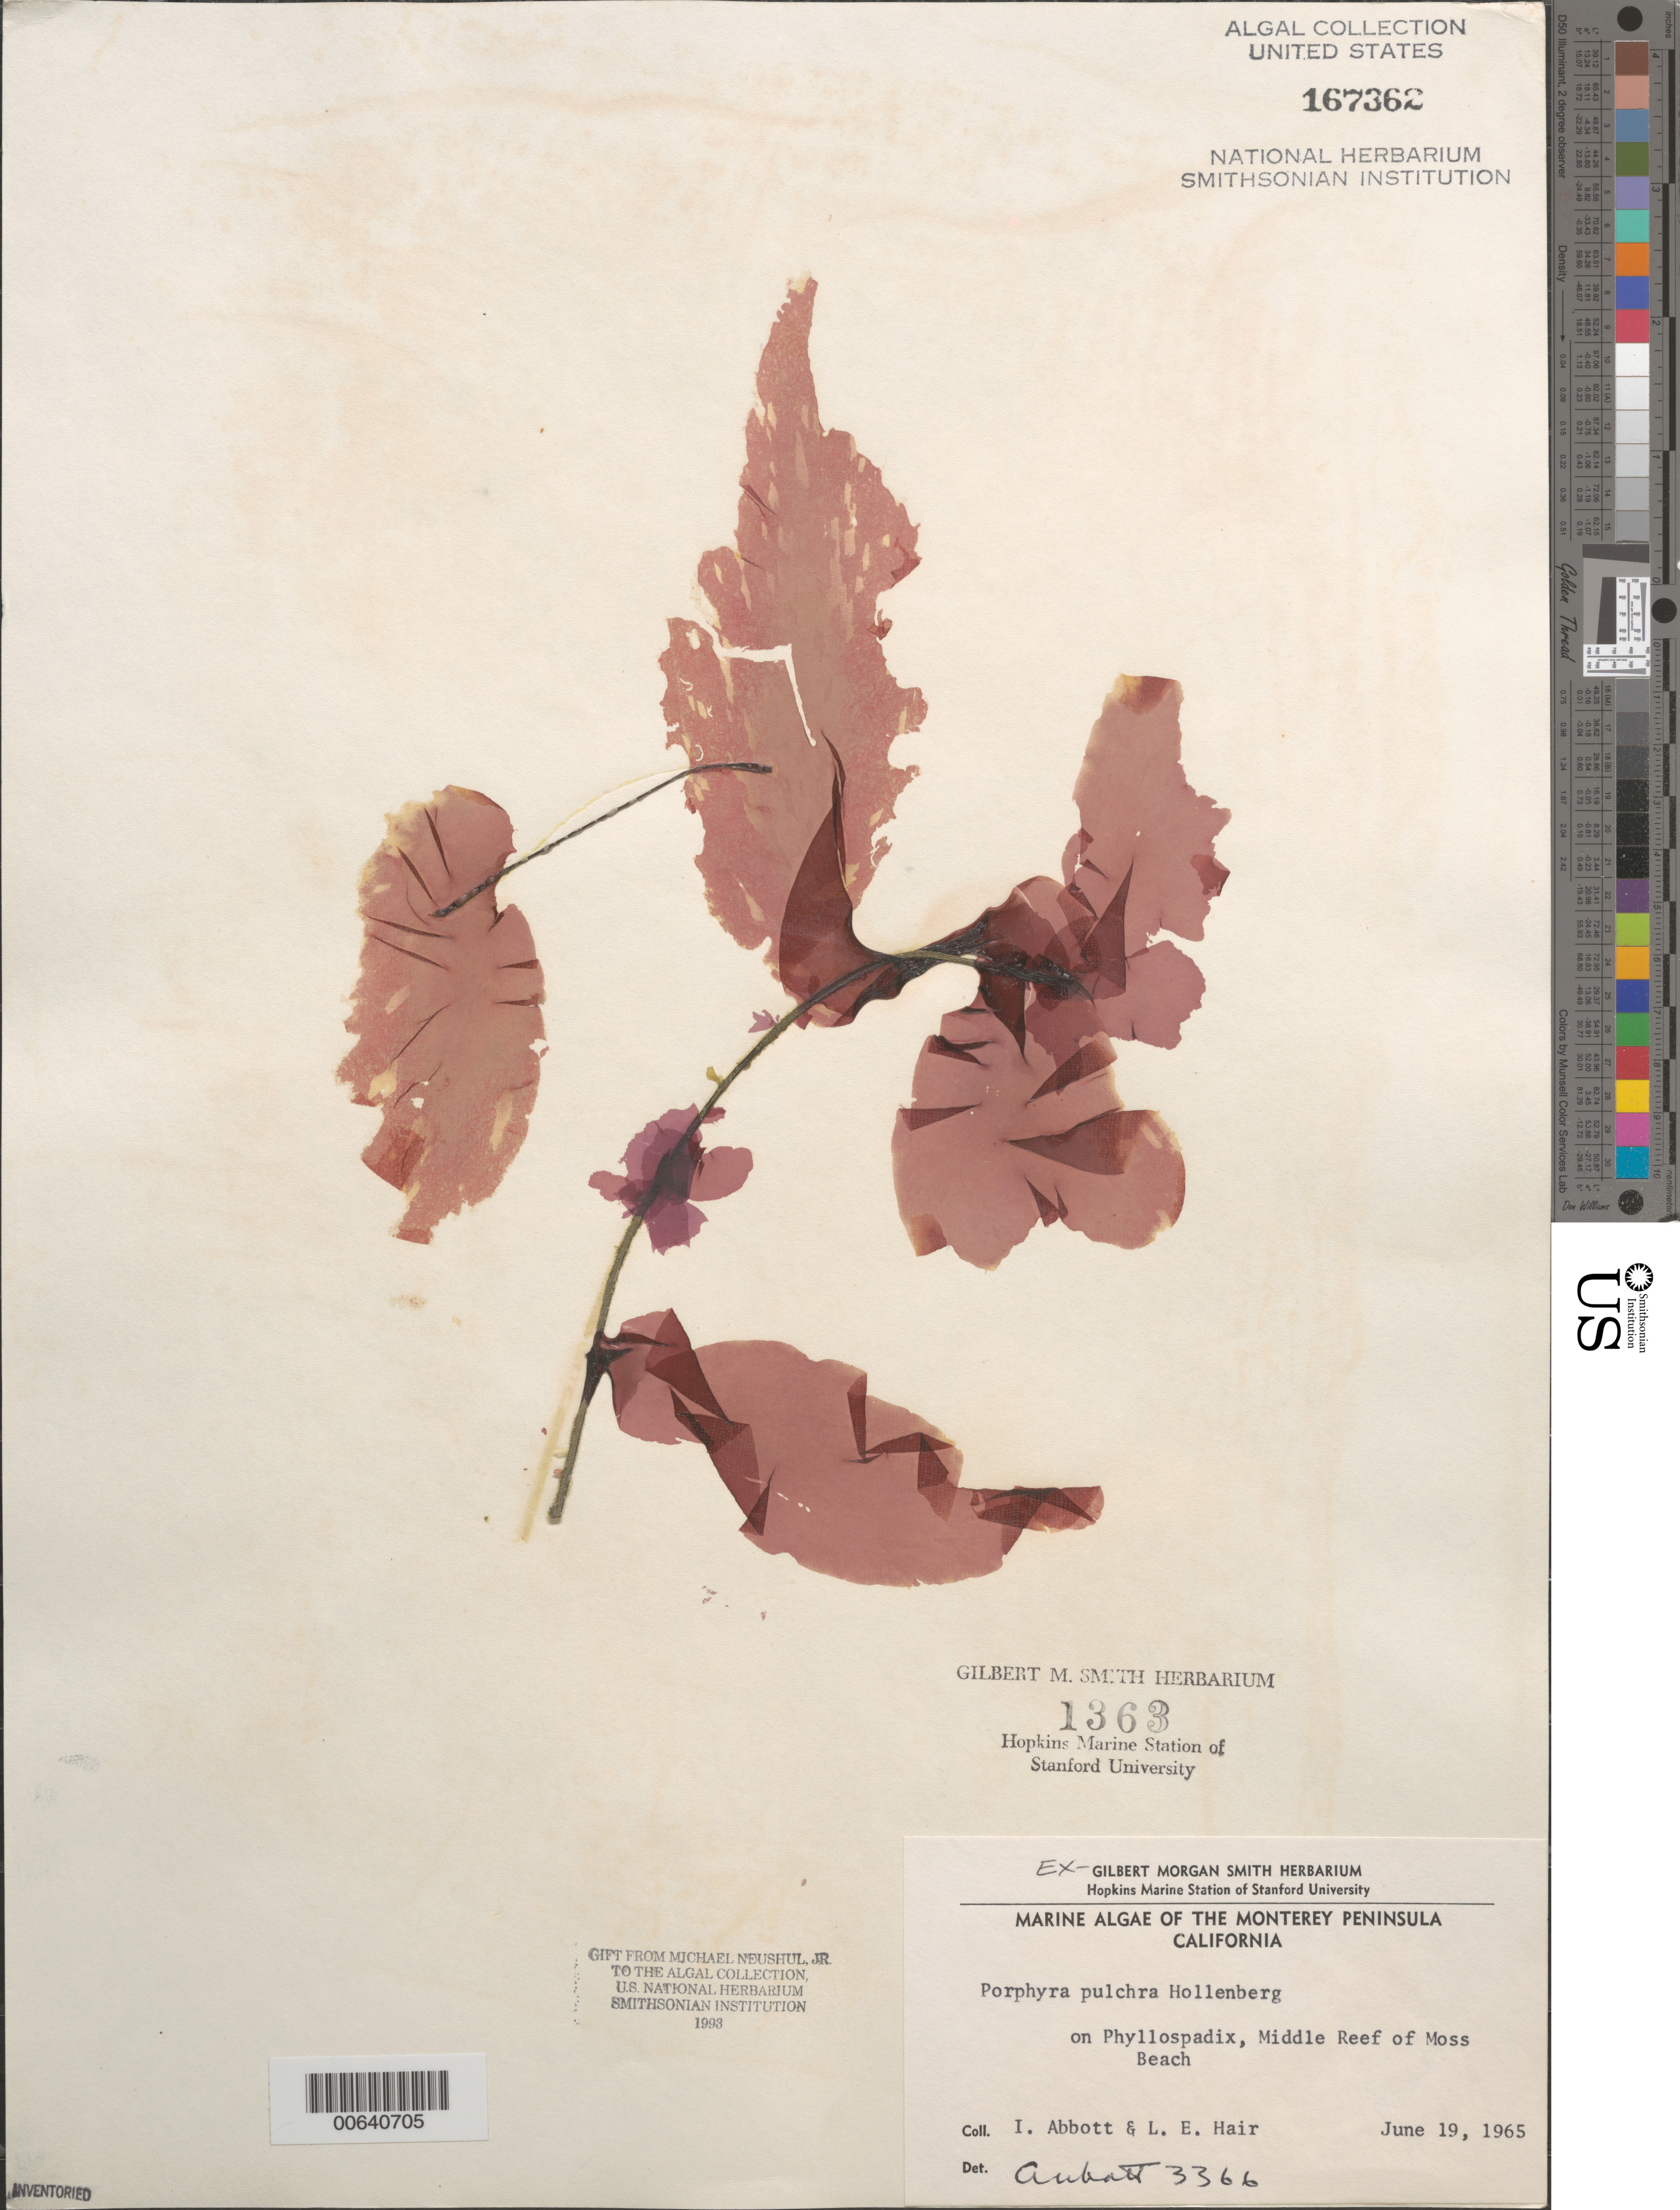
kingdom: Plantae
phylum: Rhodophyta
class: Bangiophyceae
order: Bangiales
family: Bangiaceae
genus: Porphyra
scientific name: Porphyra pulchra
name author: Hollenb. in G.M. Sm. & Hollenb.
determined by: Abbott, Isabella A.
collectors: I. A. Abbott & L. Hair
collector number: IAA 3366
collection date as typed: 19 Jun 1965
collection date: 1965-06-19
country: United States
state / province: California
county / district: Monterey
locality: Middle Reef of Moss Beach, Monterey Peninsula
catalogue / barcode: US 167362